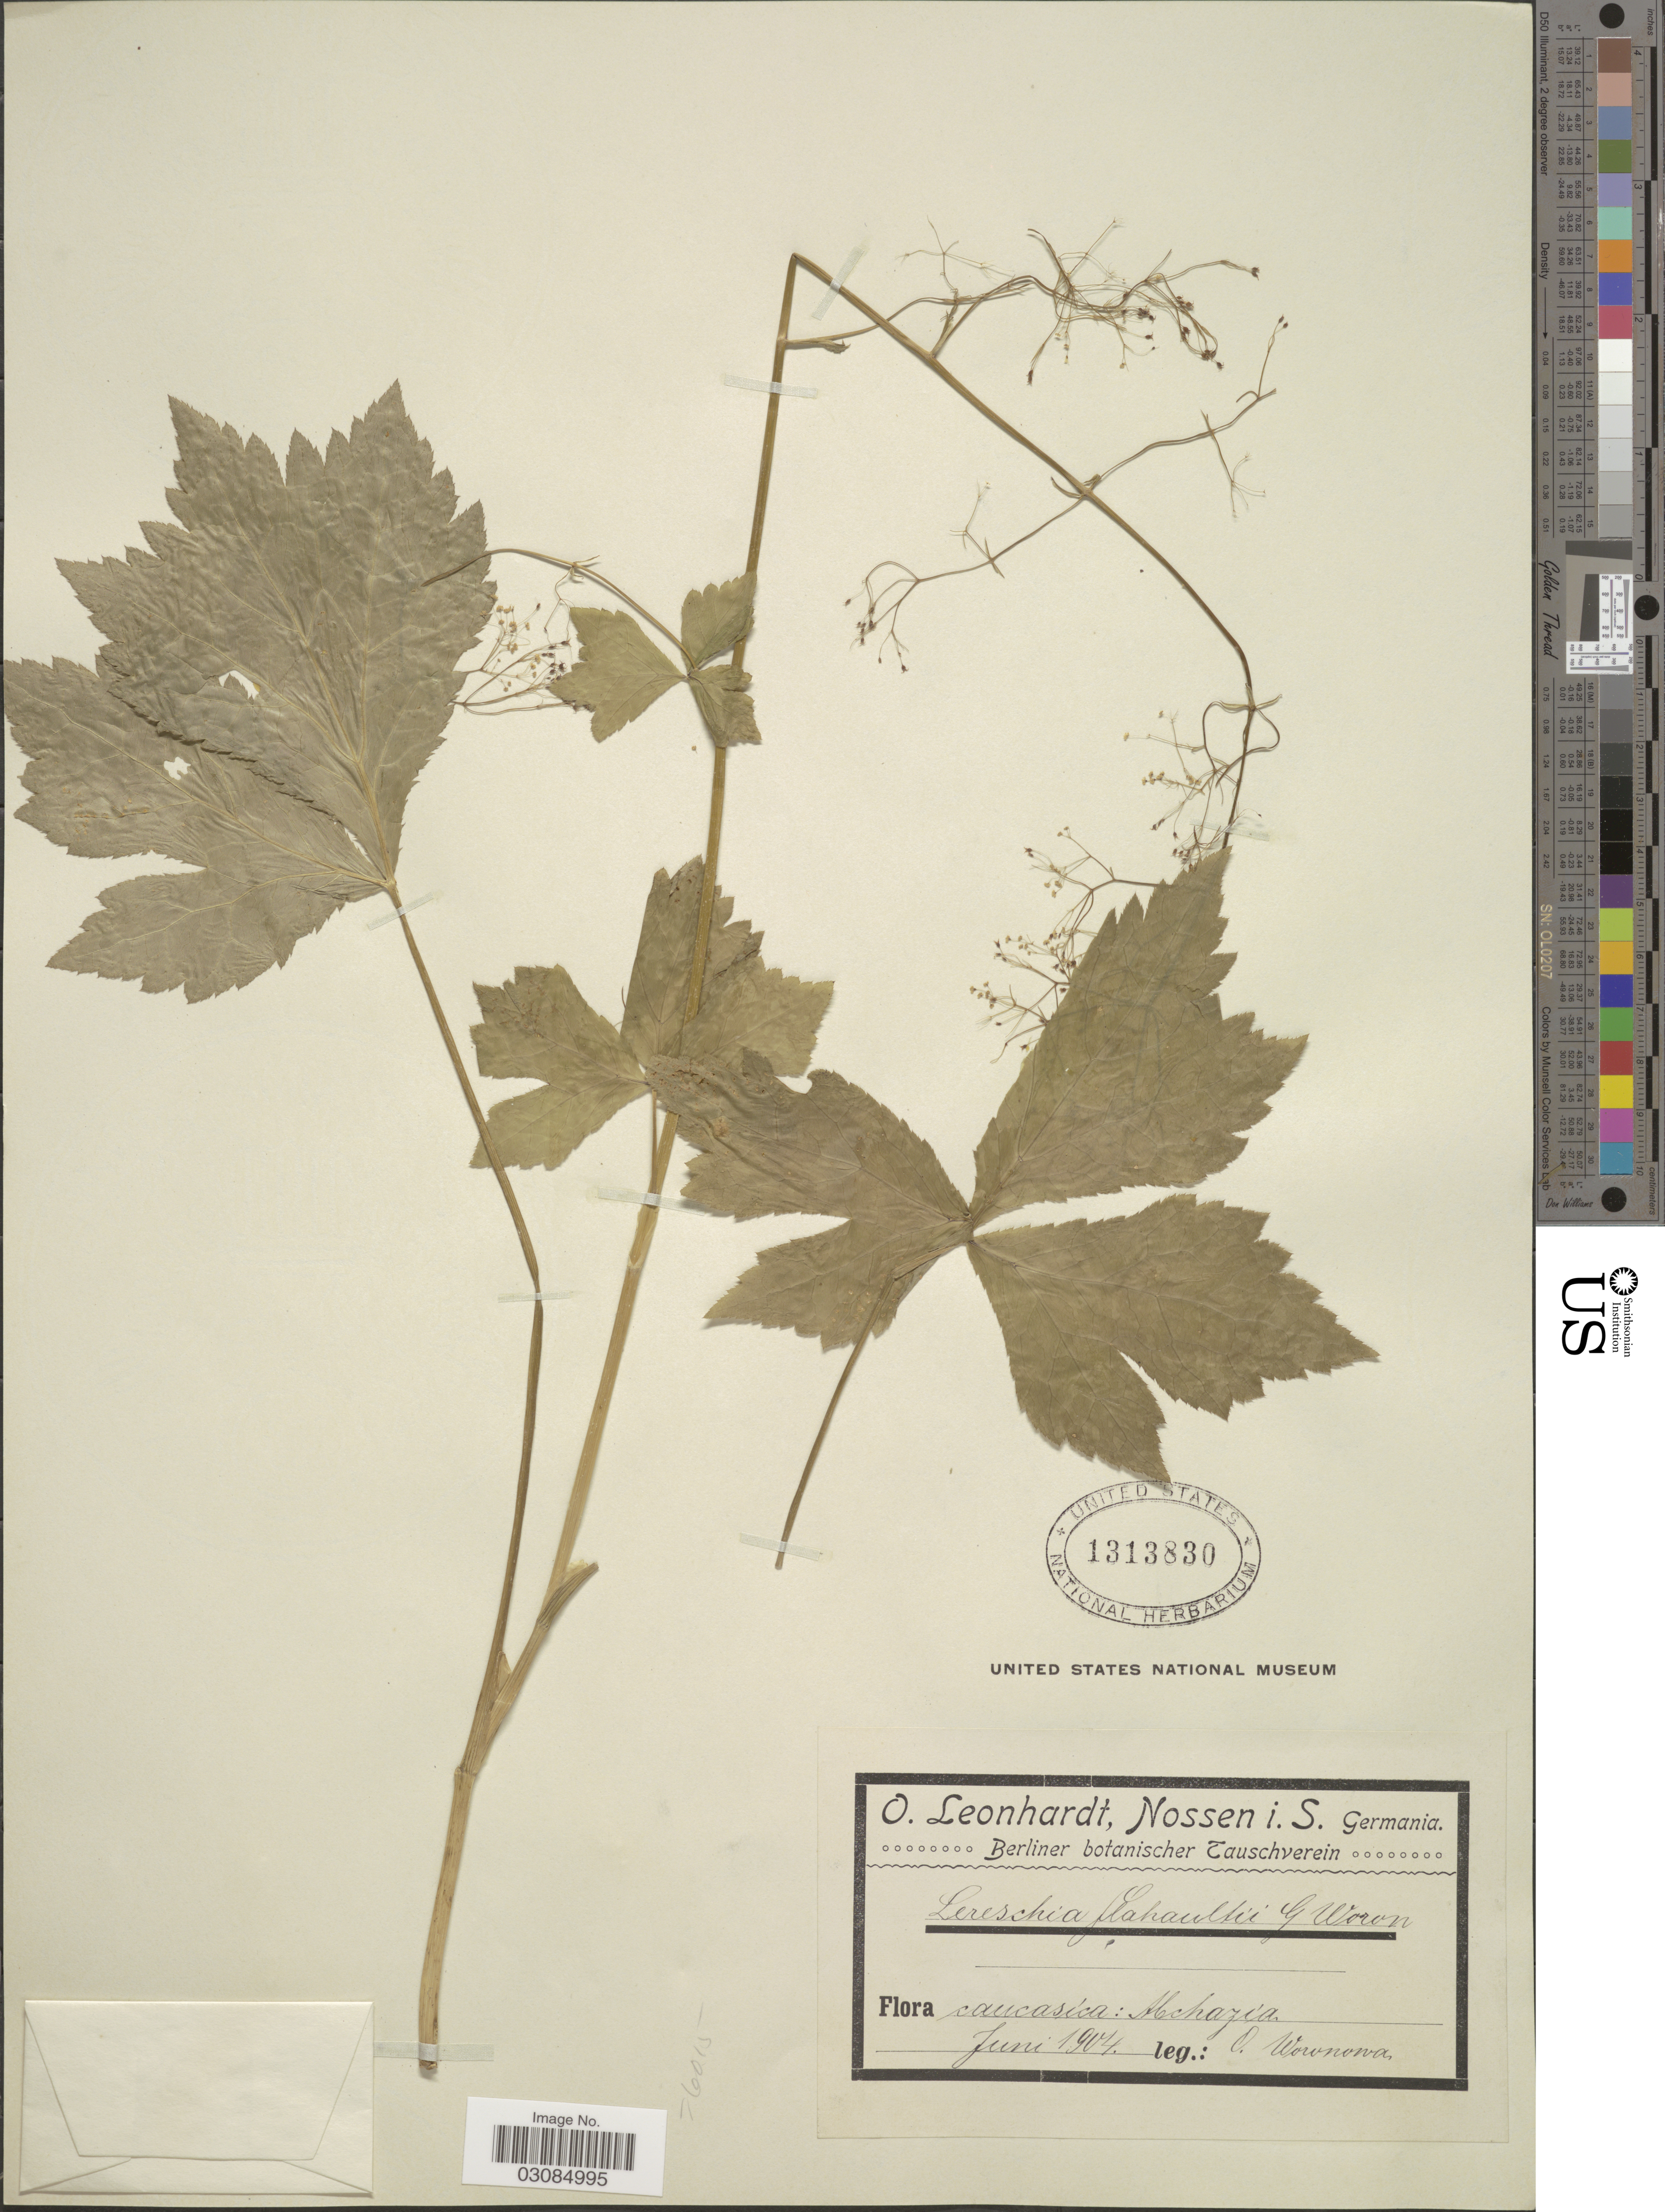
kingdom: Plantae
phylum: Tracheophyta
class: Magnoliopsida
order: Apiales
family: Apiaceae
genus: Lereschia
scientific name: Lereschia flahaultii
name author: Woronow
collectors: O. Woronowa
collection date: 1904-06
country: Germany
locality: Caucasica: Abchazia.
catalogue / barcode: US 1313830